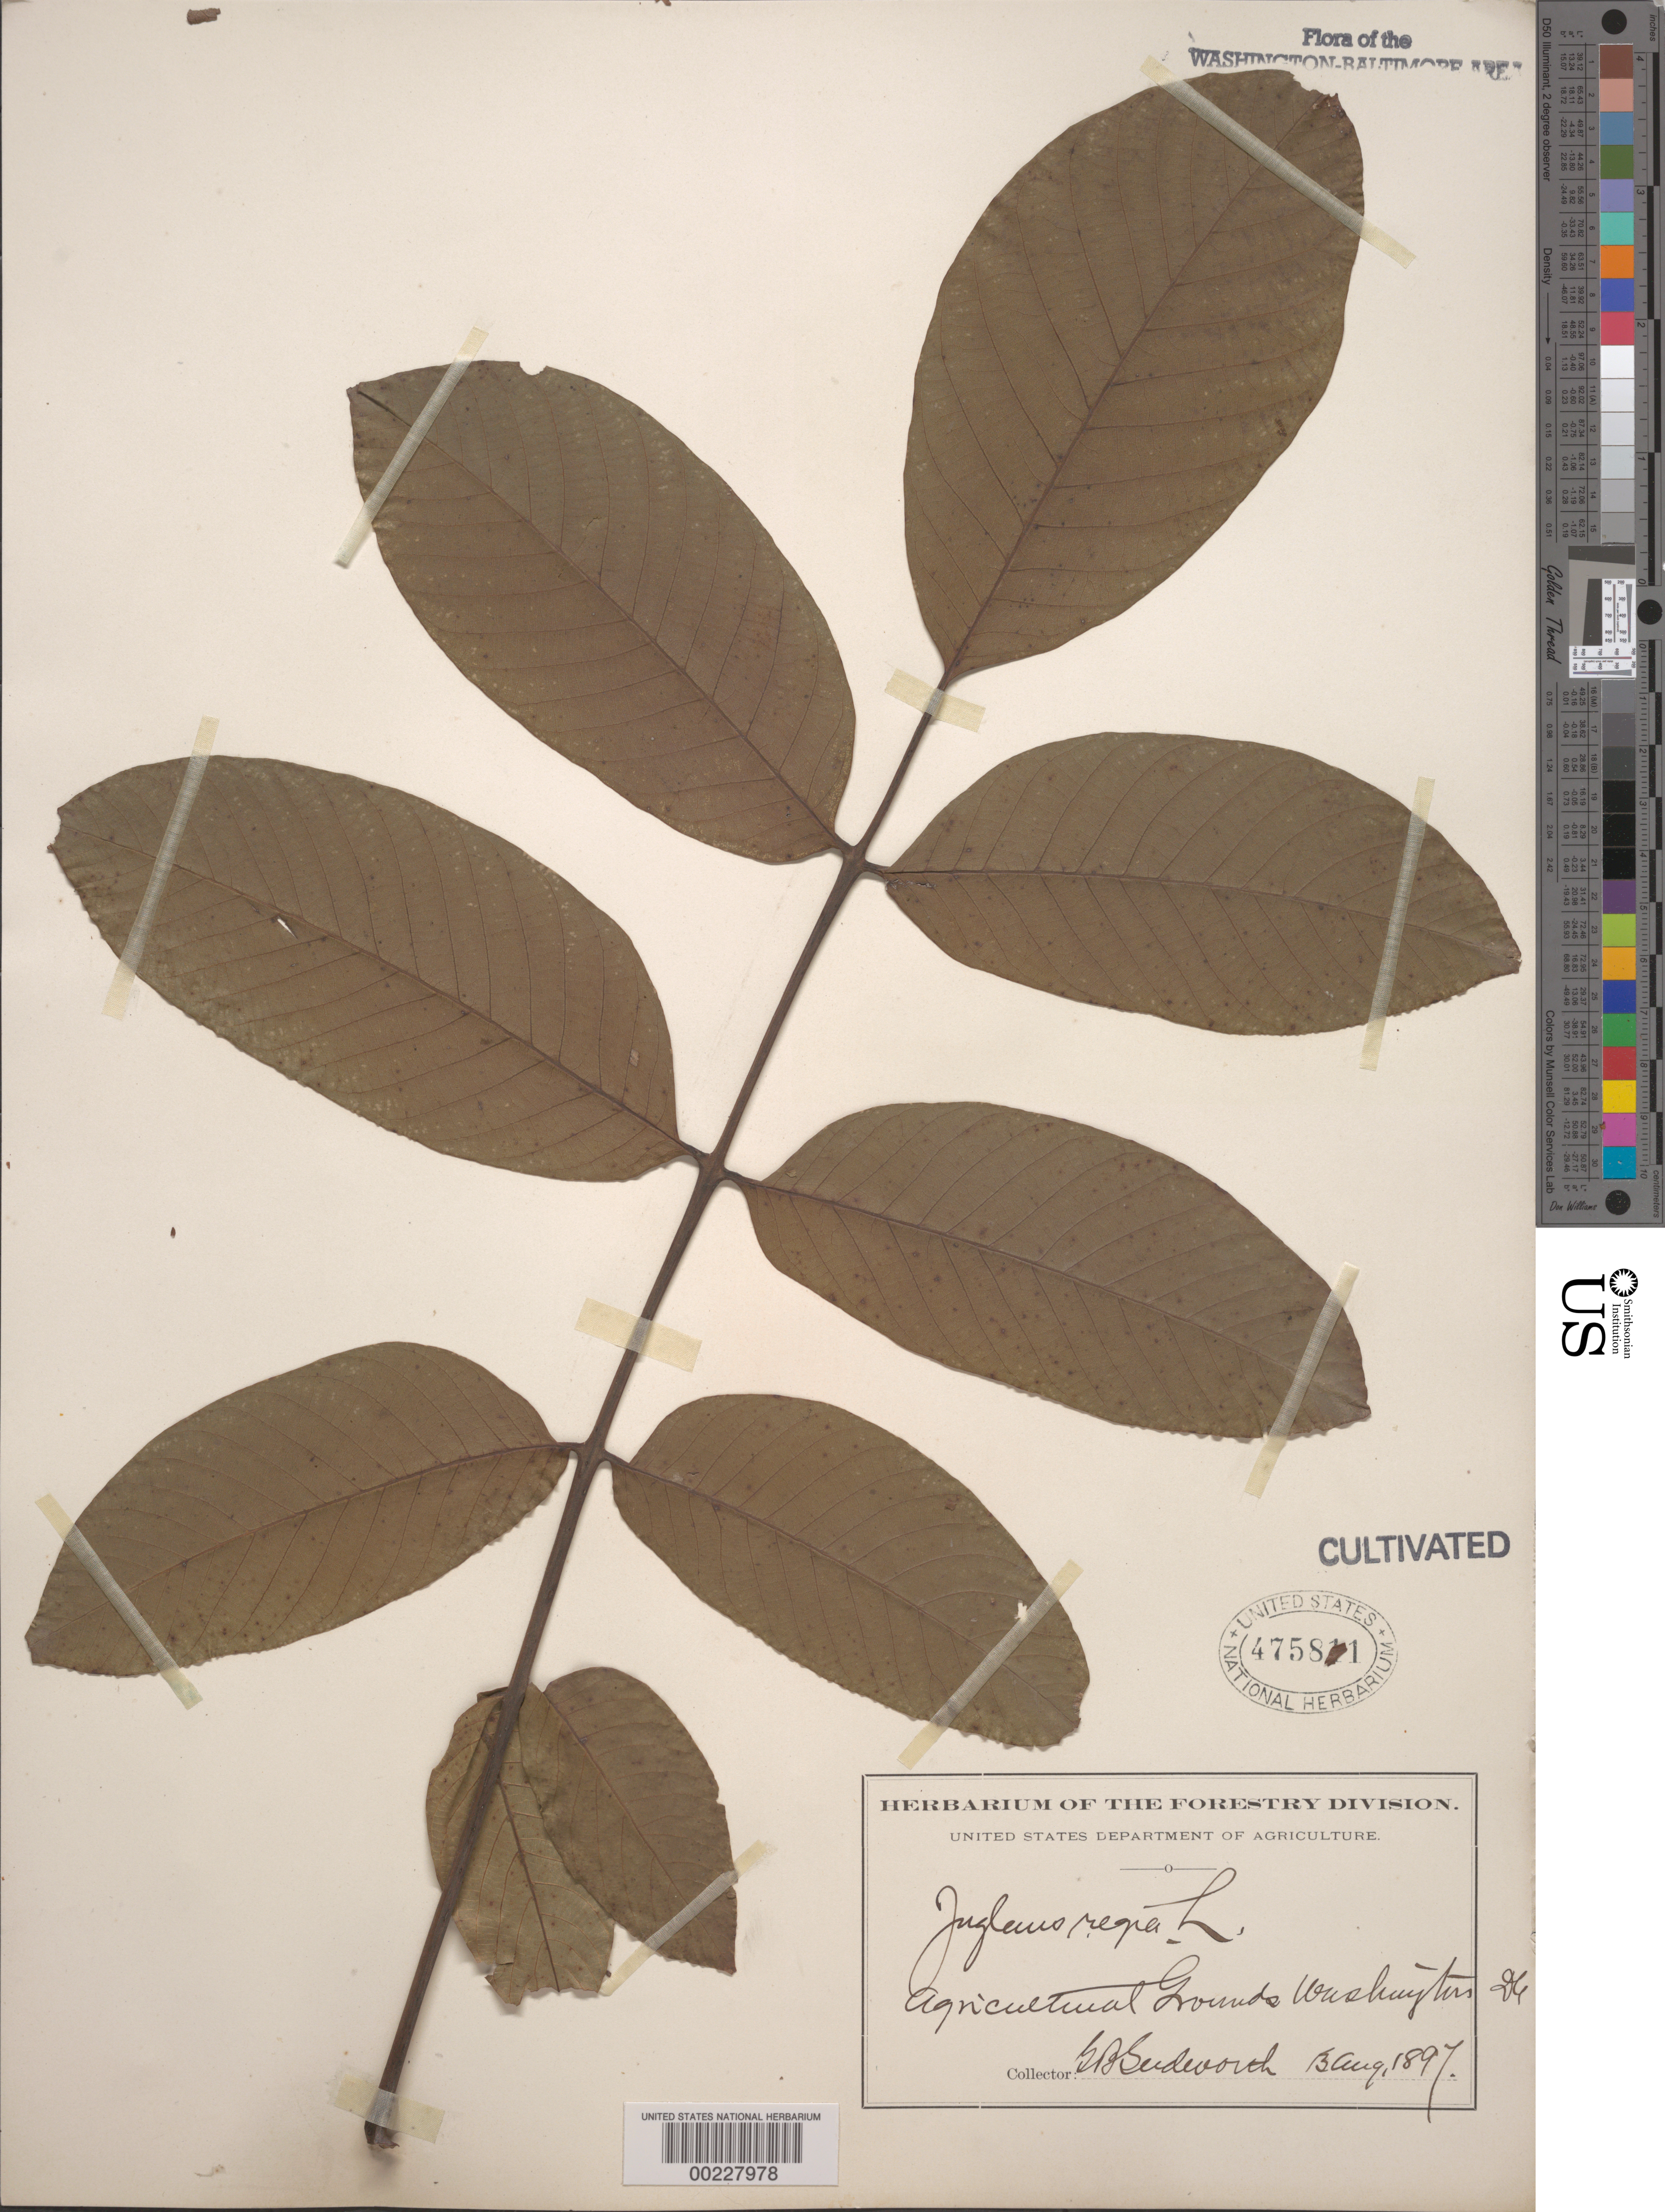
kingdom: Plantae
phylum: Tracheophyta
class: Magnoliopsida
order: Fagales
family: Juglandaceae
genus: Juglans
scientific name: Juglans regia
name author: L.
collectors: G. B. Sudworth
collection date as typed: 13 Aug 1897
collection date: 1897-08-13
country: United States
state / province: District of Columbia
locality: Agricultural grounds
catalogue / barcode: US 475811